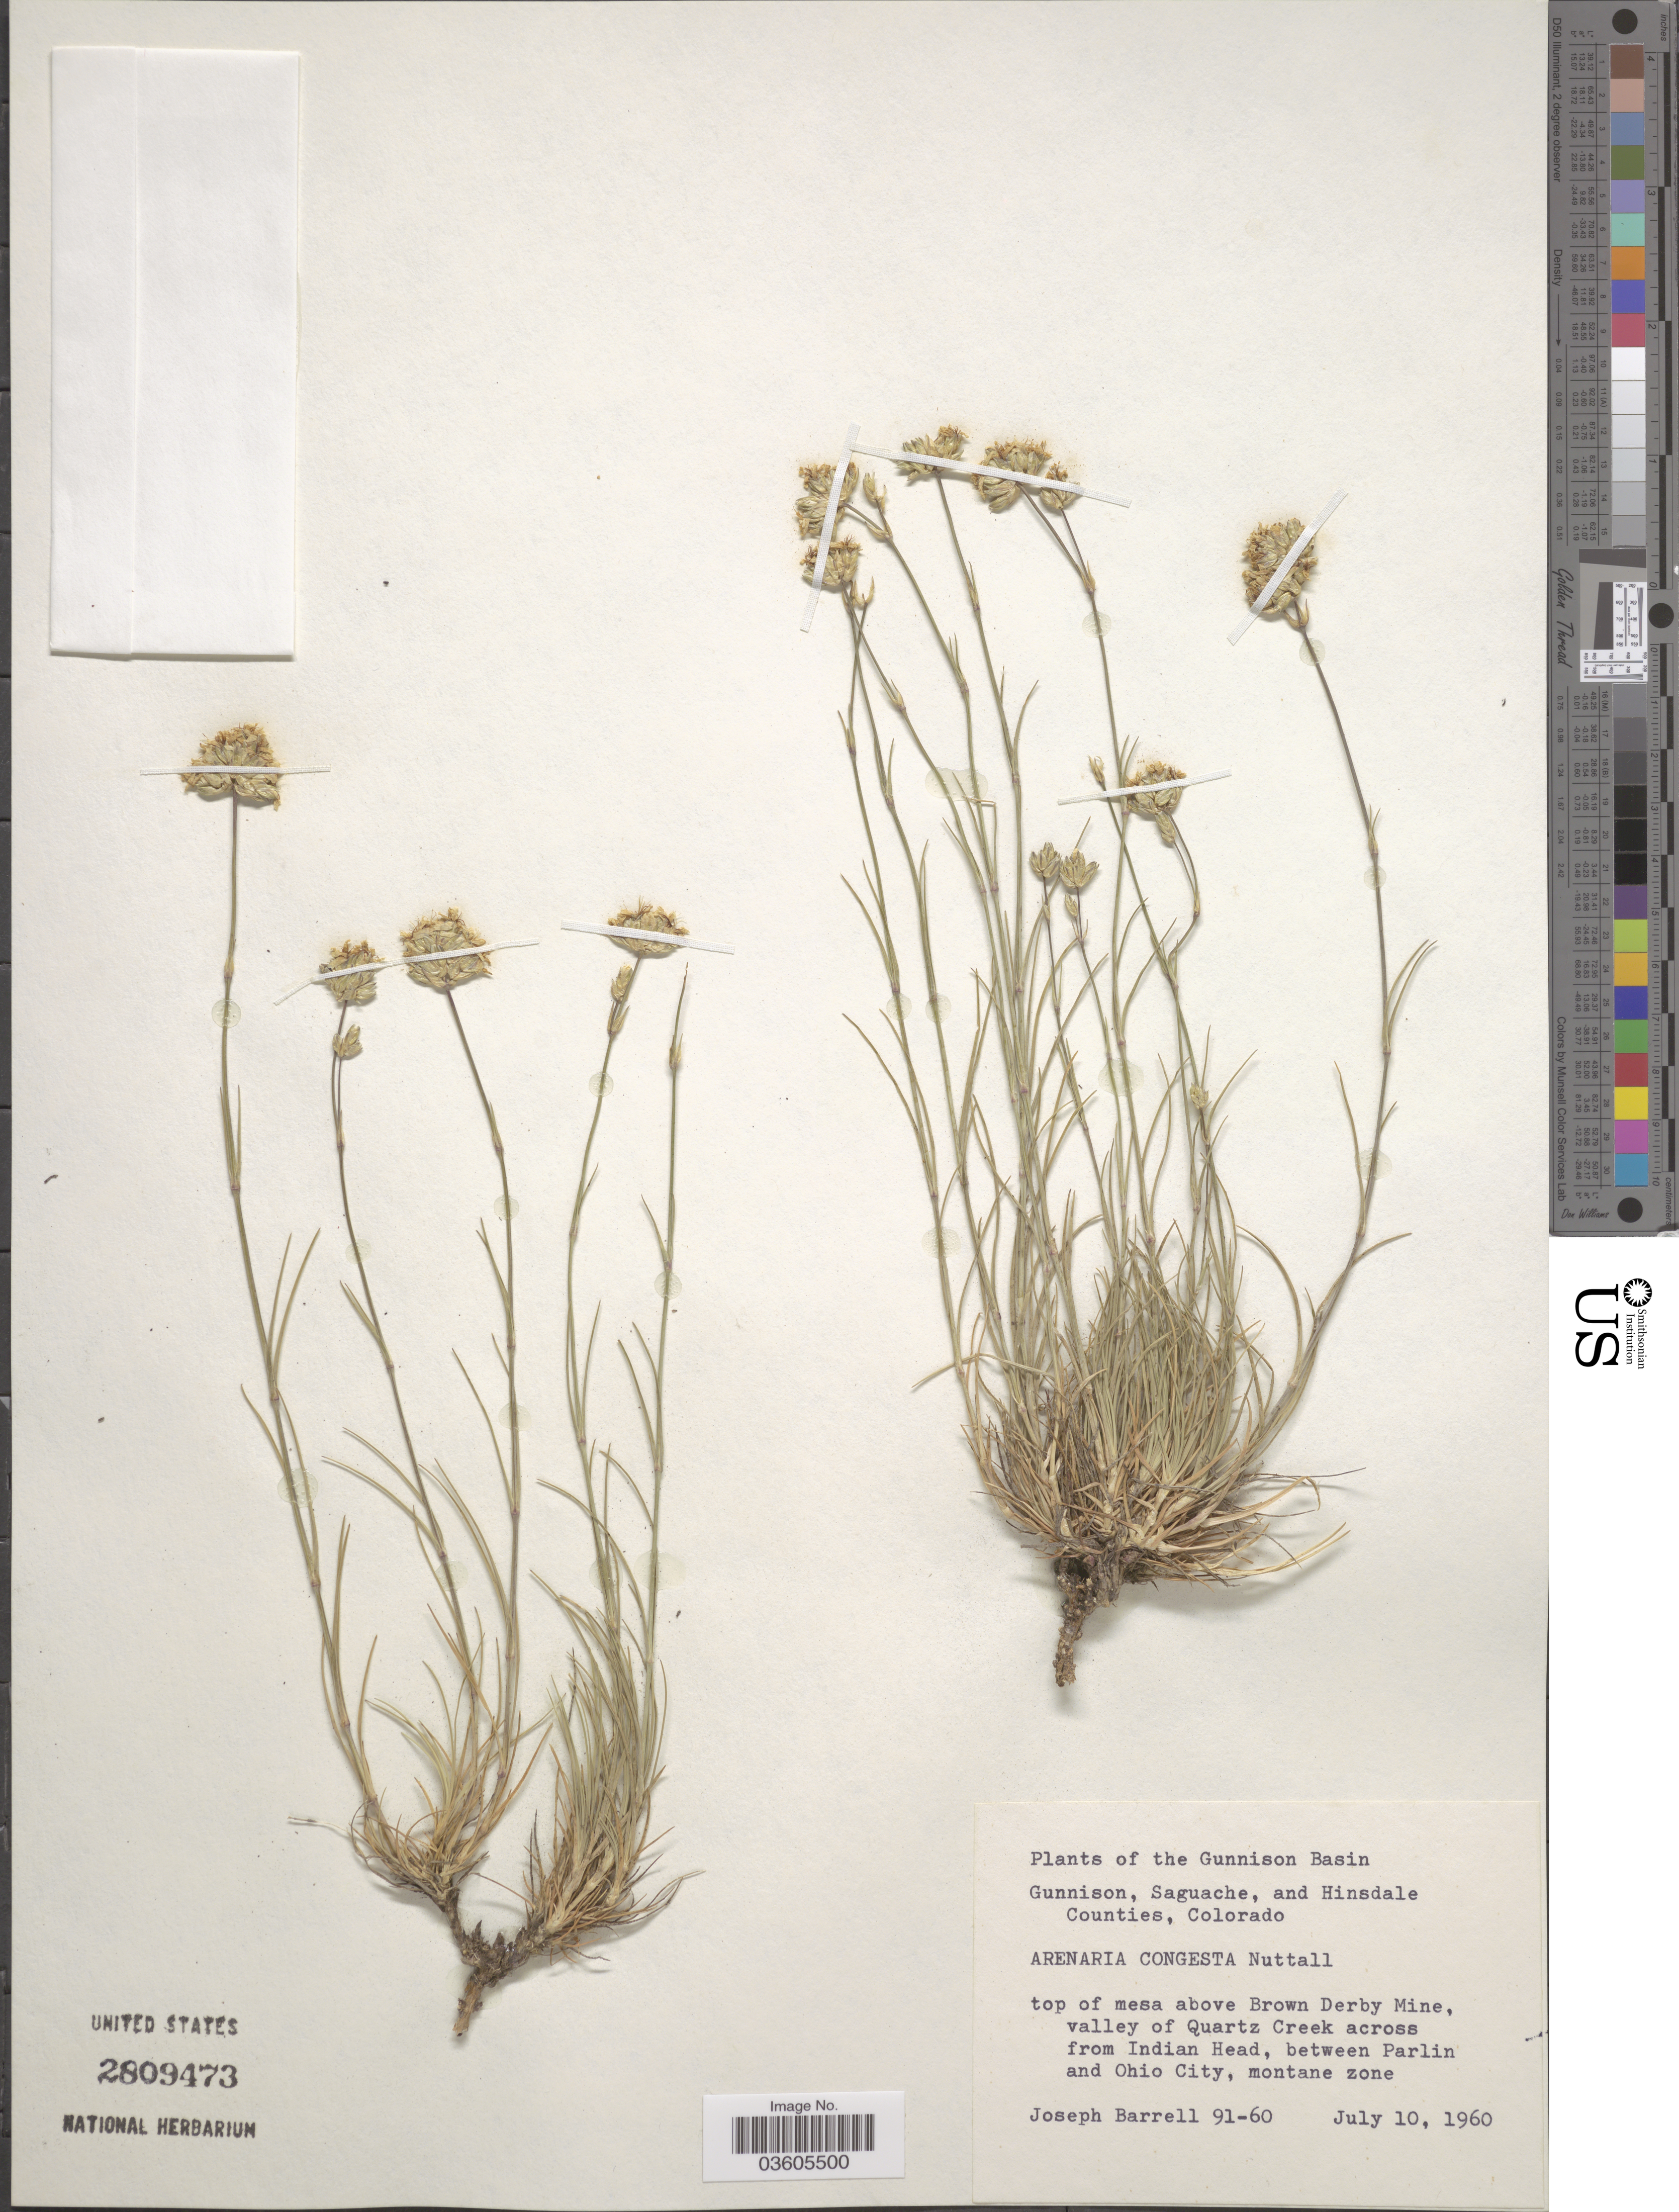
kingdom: Plantae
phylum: Tracheophyta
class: Magnoliopsida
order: Caryophyllales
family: Caryophyllaceae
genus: Eremogone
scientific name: Eremogone congesta var. congesta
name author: (Nutt.) Ikonn.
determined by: Strong, Mark T., (BOT), Smithsonian Institution - National Museum of Natural History (UNITED STATES)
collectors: J. Barrell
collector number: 91-60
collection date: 1960-07-10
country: United States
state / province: Colorado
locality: The Gunnison Basin. Top of mesa above Brown Derby Mine, valley of Quartz Creek across from Indian Head, between Parlin and Ohio City.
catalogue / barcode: US 2809473